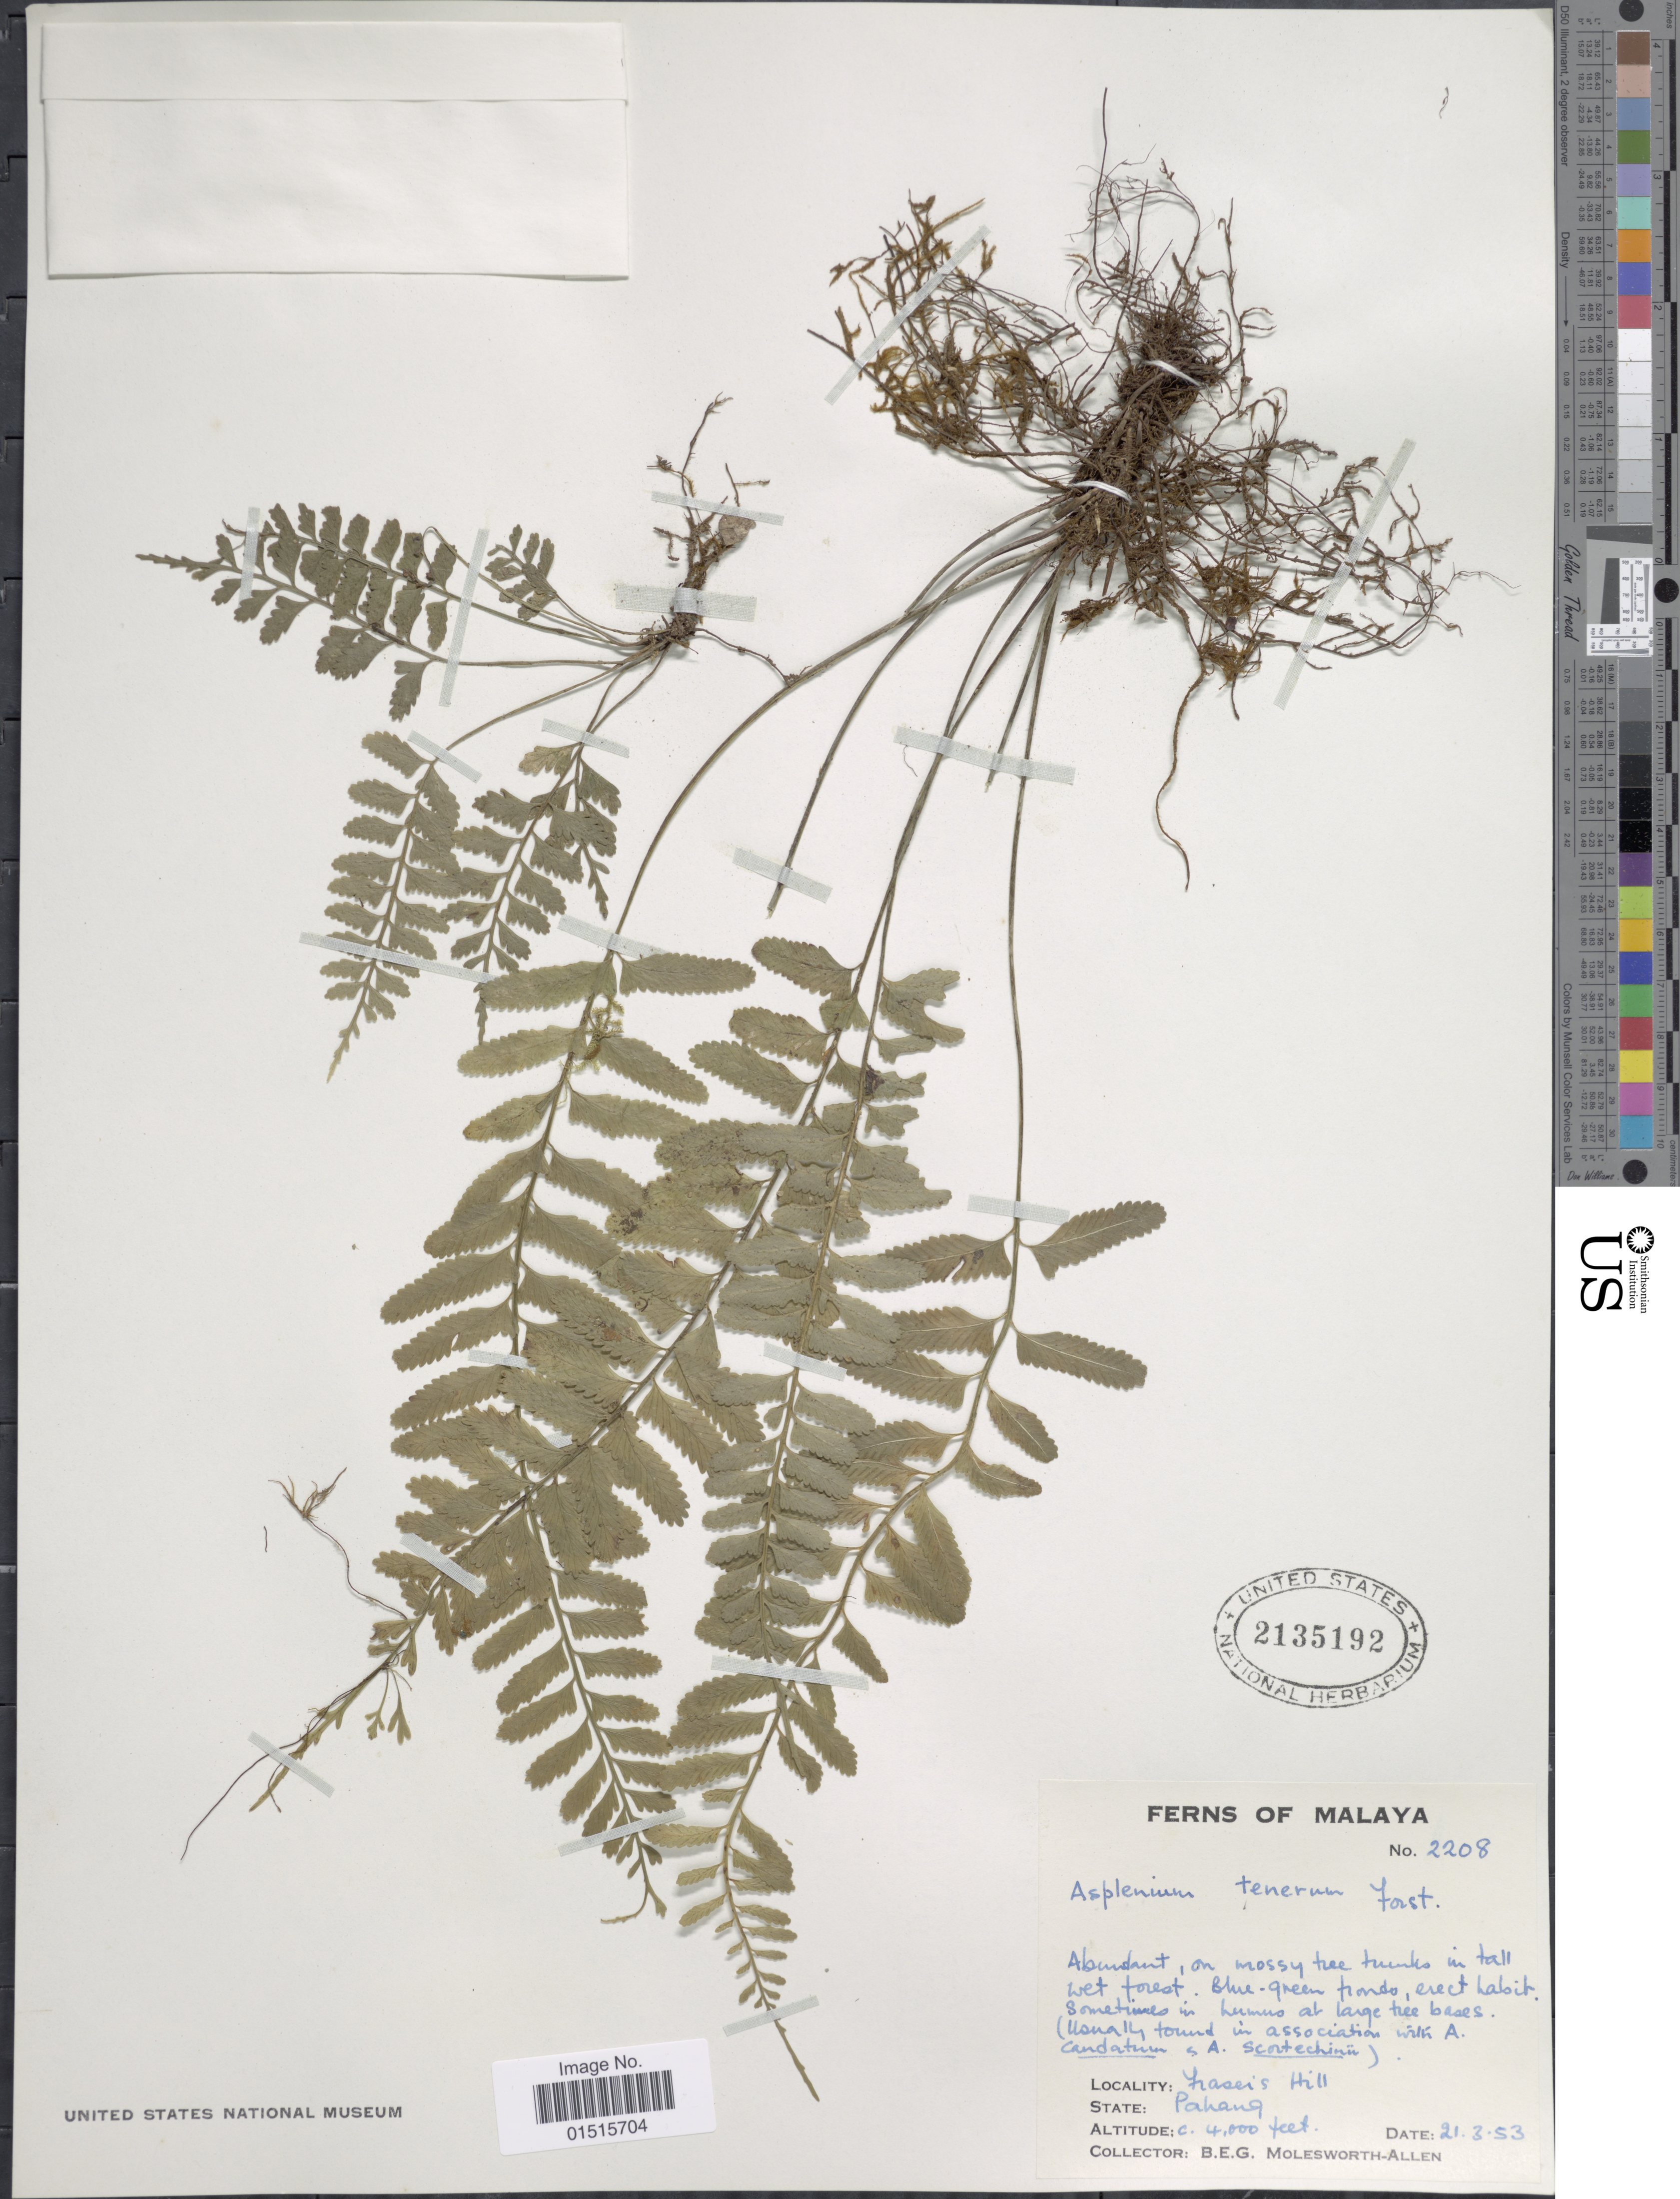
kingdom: Plantae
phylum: Tracheophyta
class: Polypodiopsida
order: Polypodiales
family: Aspleniaceae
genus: Asplenium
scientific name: Asplenium tenerum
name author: G. Forst.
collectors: B. E. G. Molesworth-Allen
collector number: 2208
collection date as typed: Transcribed d/m/y: 21/3/53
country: Malaysia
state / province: Pahang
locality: Fraser's Hill [Bukit Fraser], Malaya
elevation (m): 1219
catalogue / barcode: US 2135192